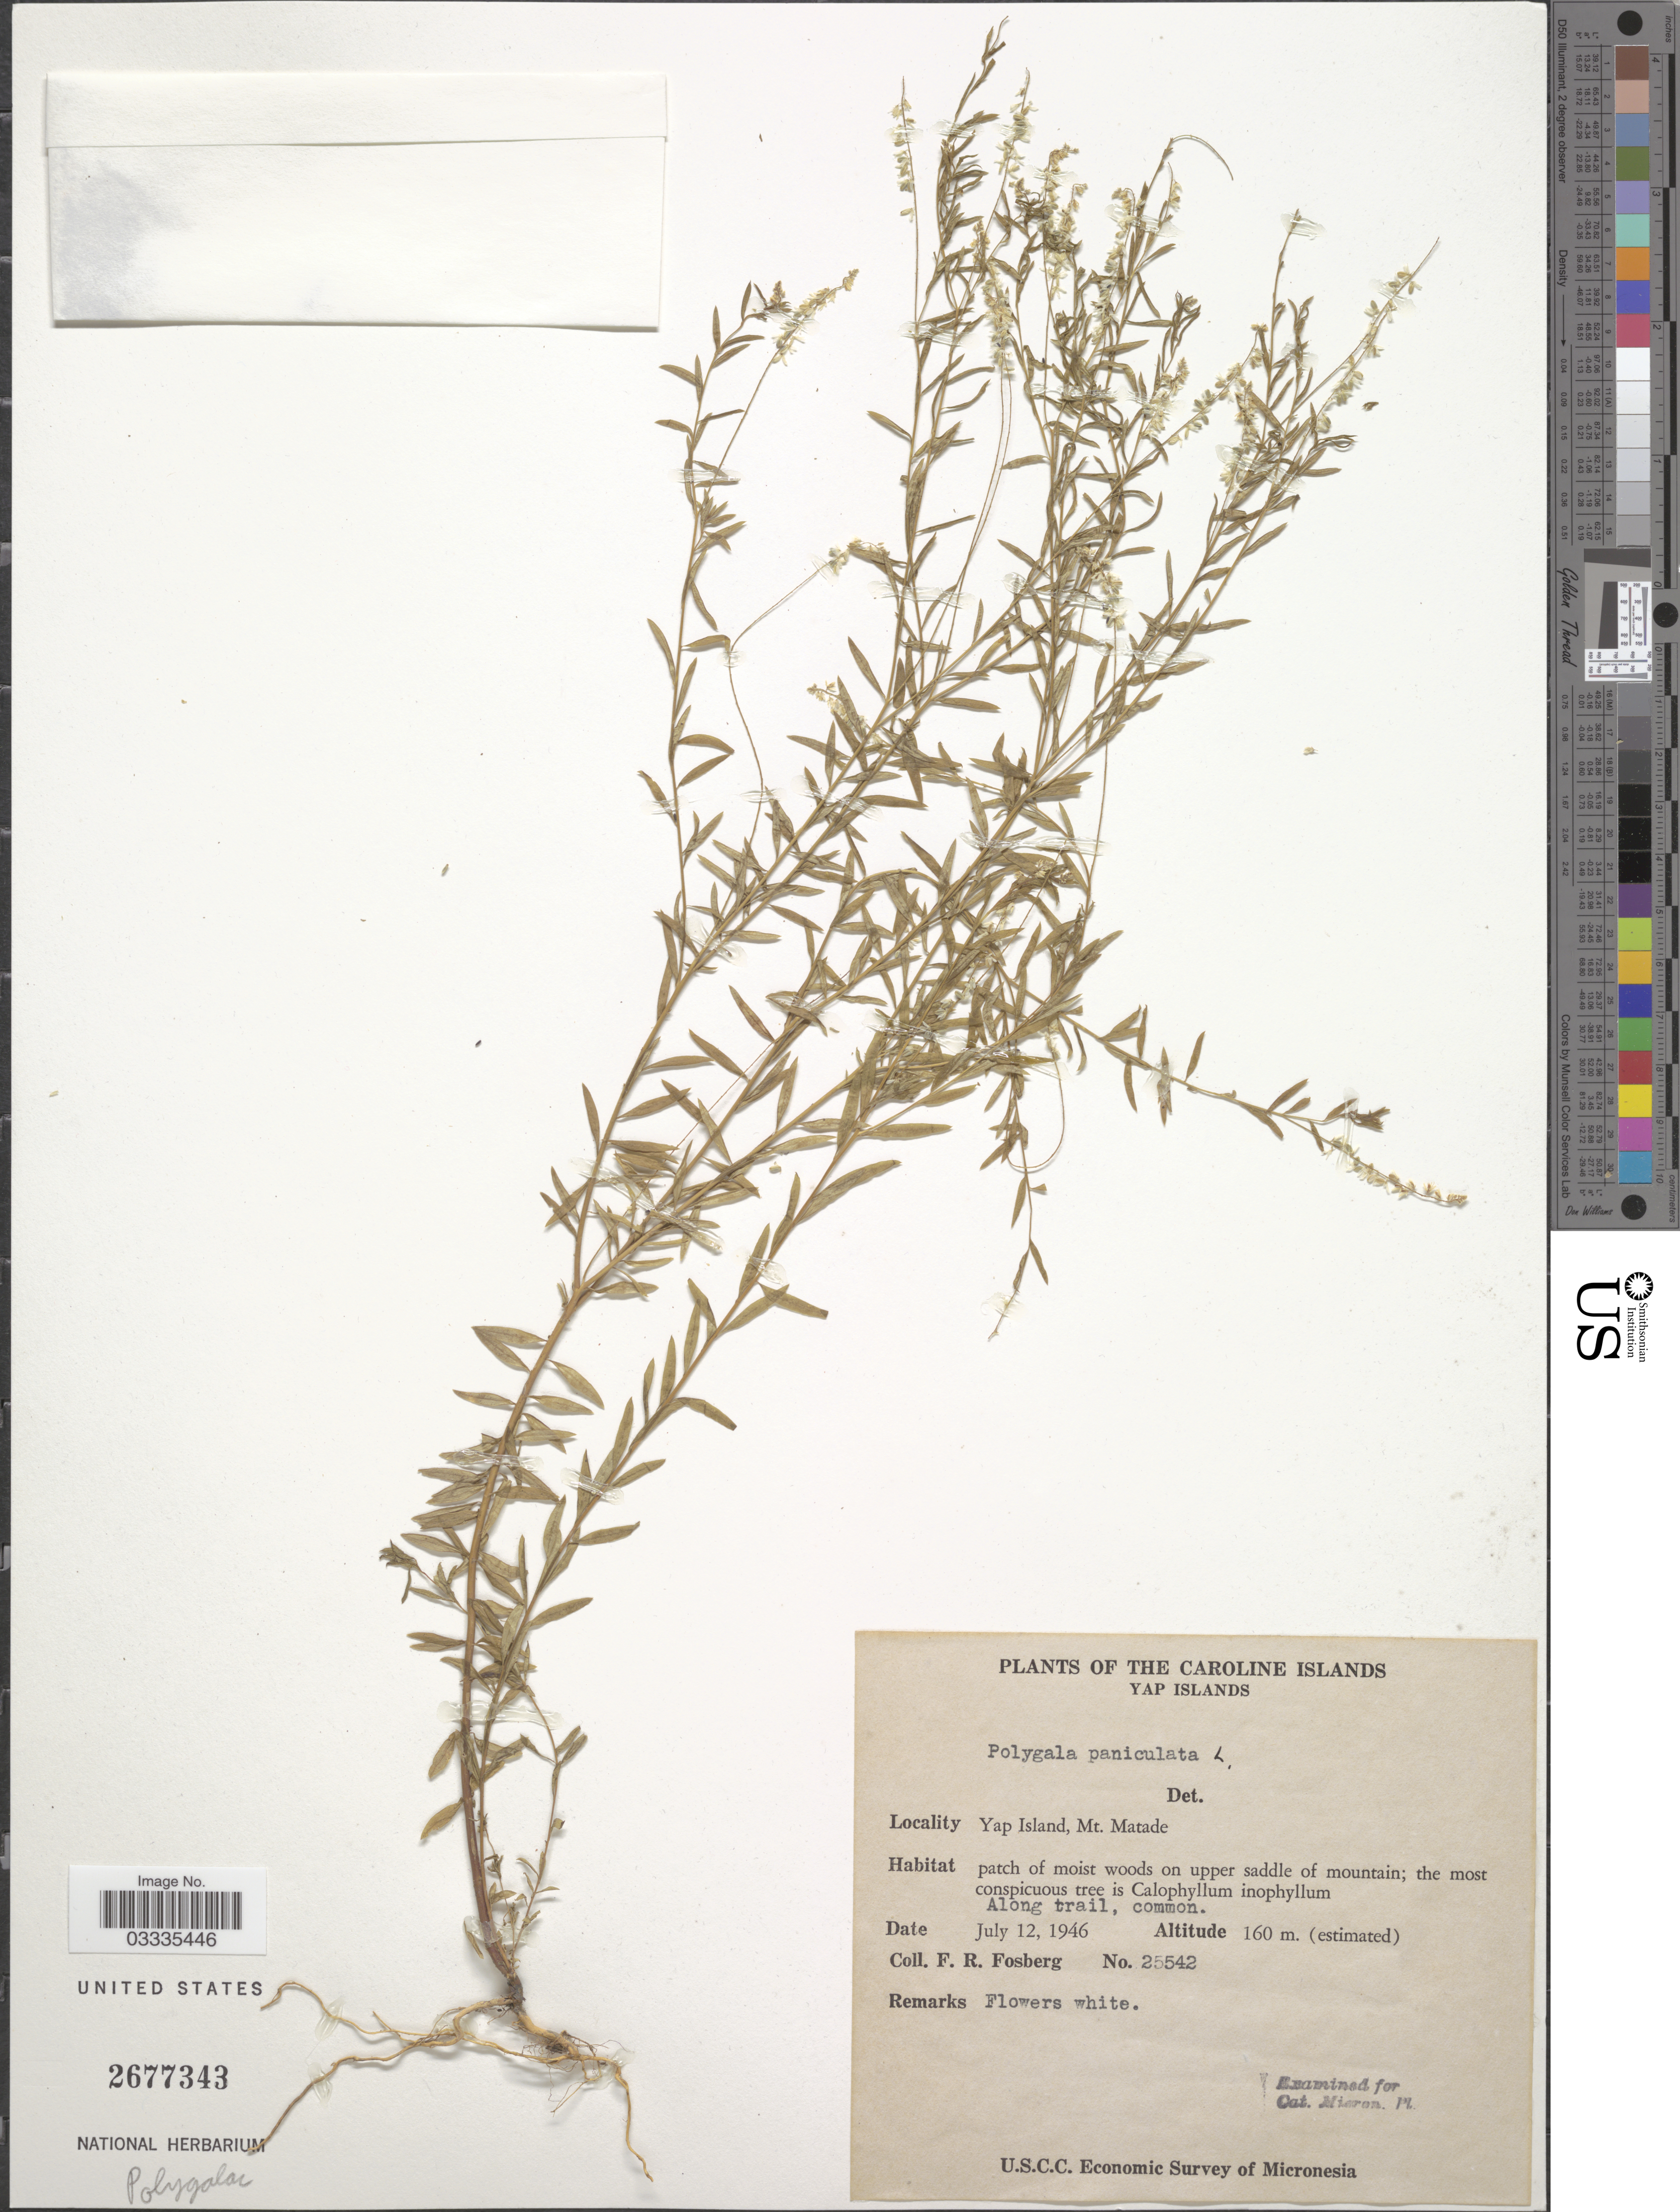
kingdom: Plantae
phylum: Tracheophyta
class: Magnoliopsida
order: Fabales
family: Polygalaceae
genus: Polygala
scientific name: Polygala paniculata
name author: L.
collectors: F. R. Fosberg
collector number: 25542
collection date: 1946-07-12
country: Micronesia, Federated States of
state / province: Yap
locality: The Caroline Islands. Yap Islands. Yap Island, Mt. Matade.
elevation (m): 160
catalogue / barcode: US 2677343